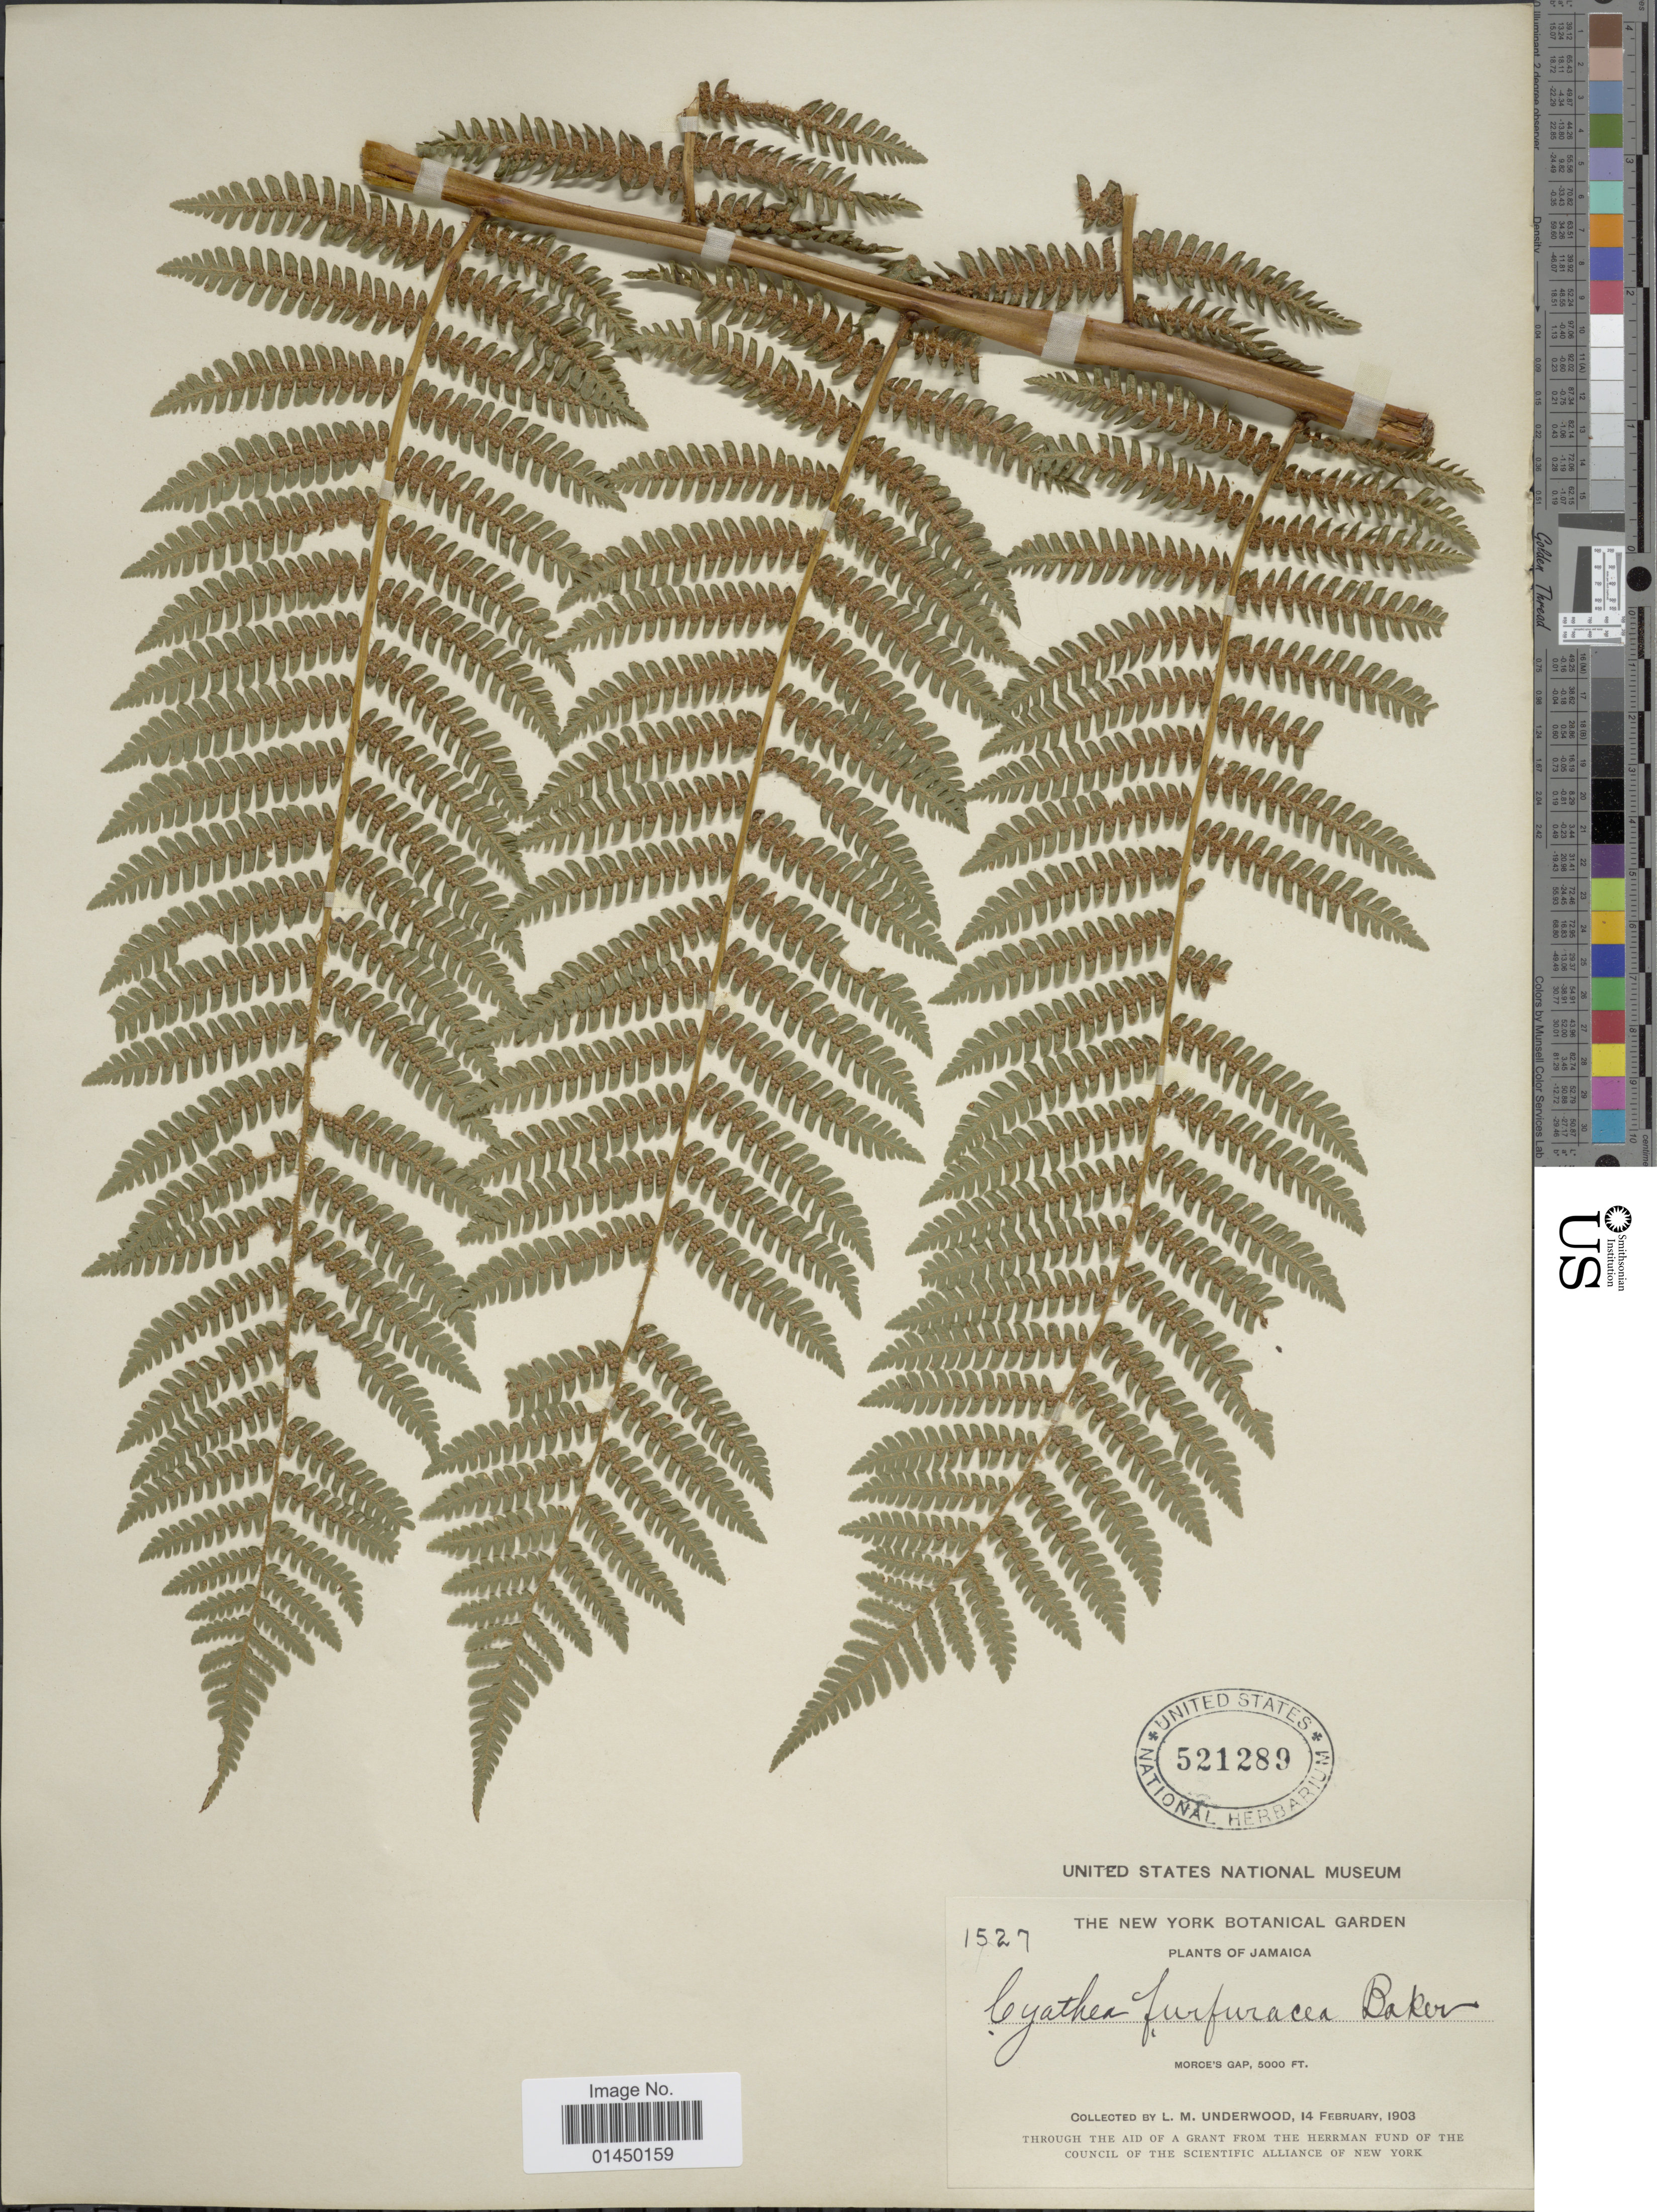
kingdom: Plantae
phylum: Tracheophyta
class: Polypodiopsida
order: Cyatheales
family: Cyatheaceae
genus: Cyathea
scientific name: Cyathea furfuracea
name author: Christ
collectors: L. M. Underwood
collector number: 1527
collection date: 1903-02-14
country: Jamaica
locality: Morce's Gap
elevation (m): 1524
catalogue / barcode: US 521289